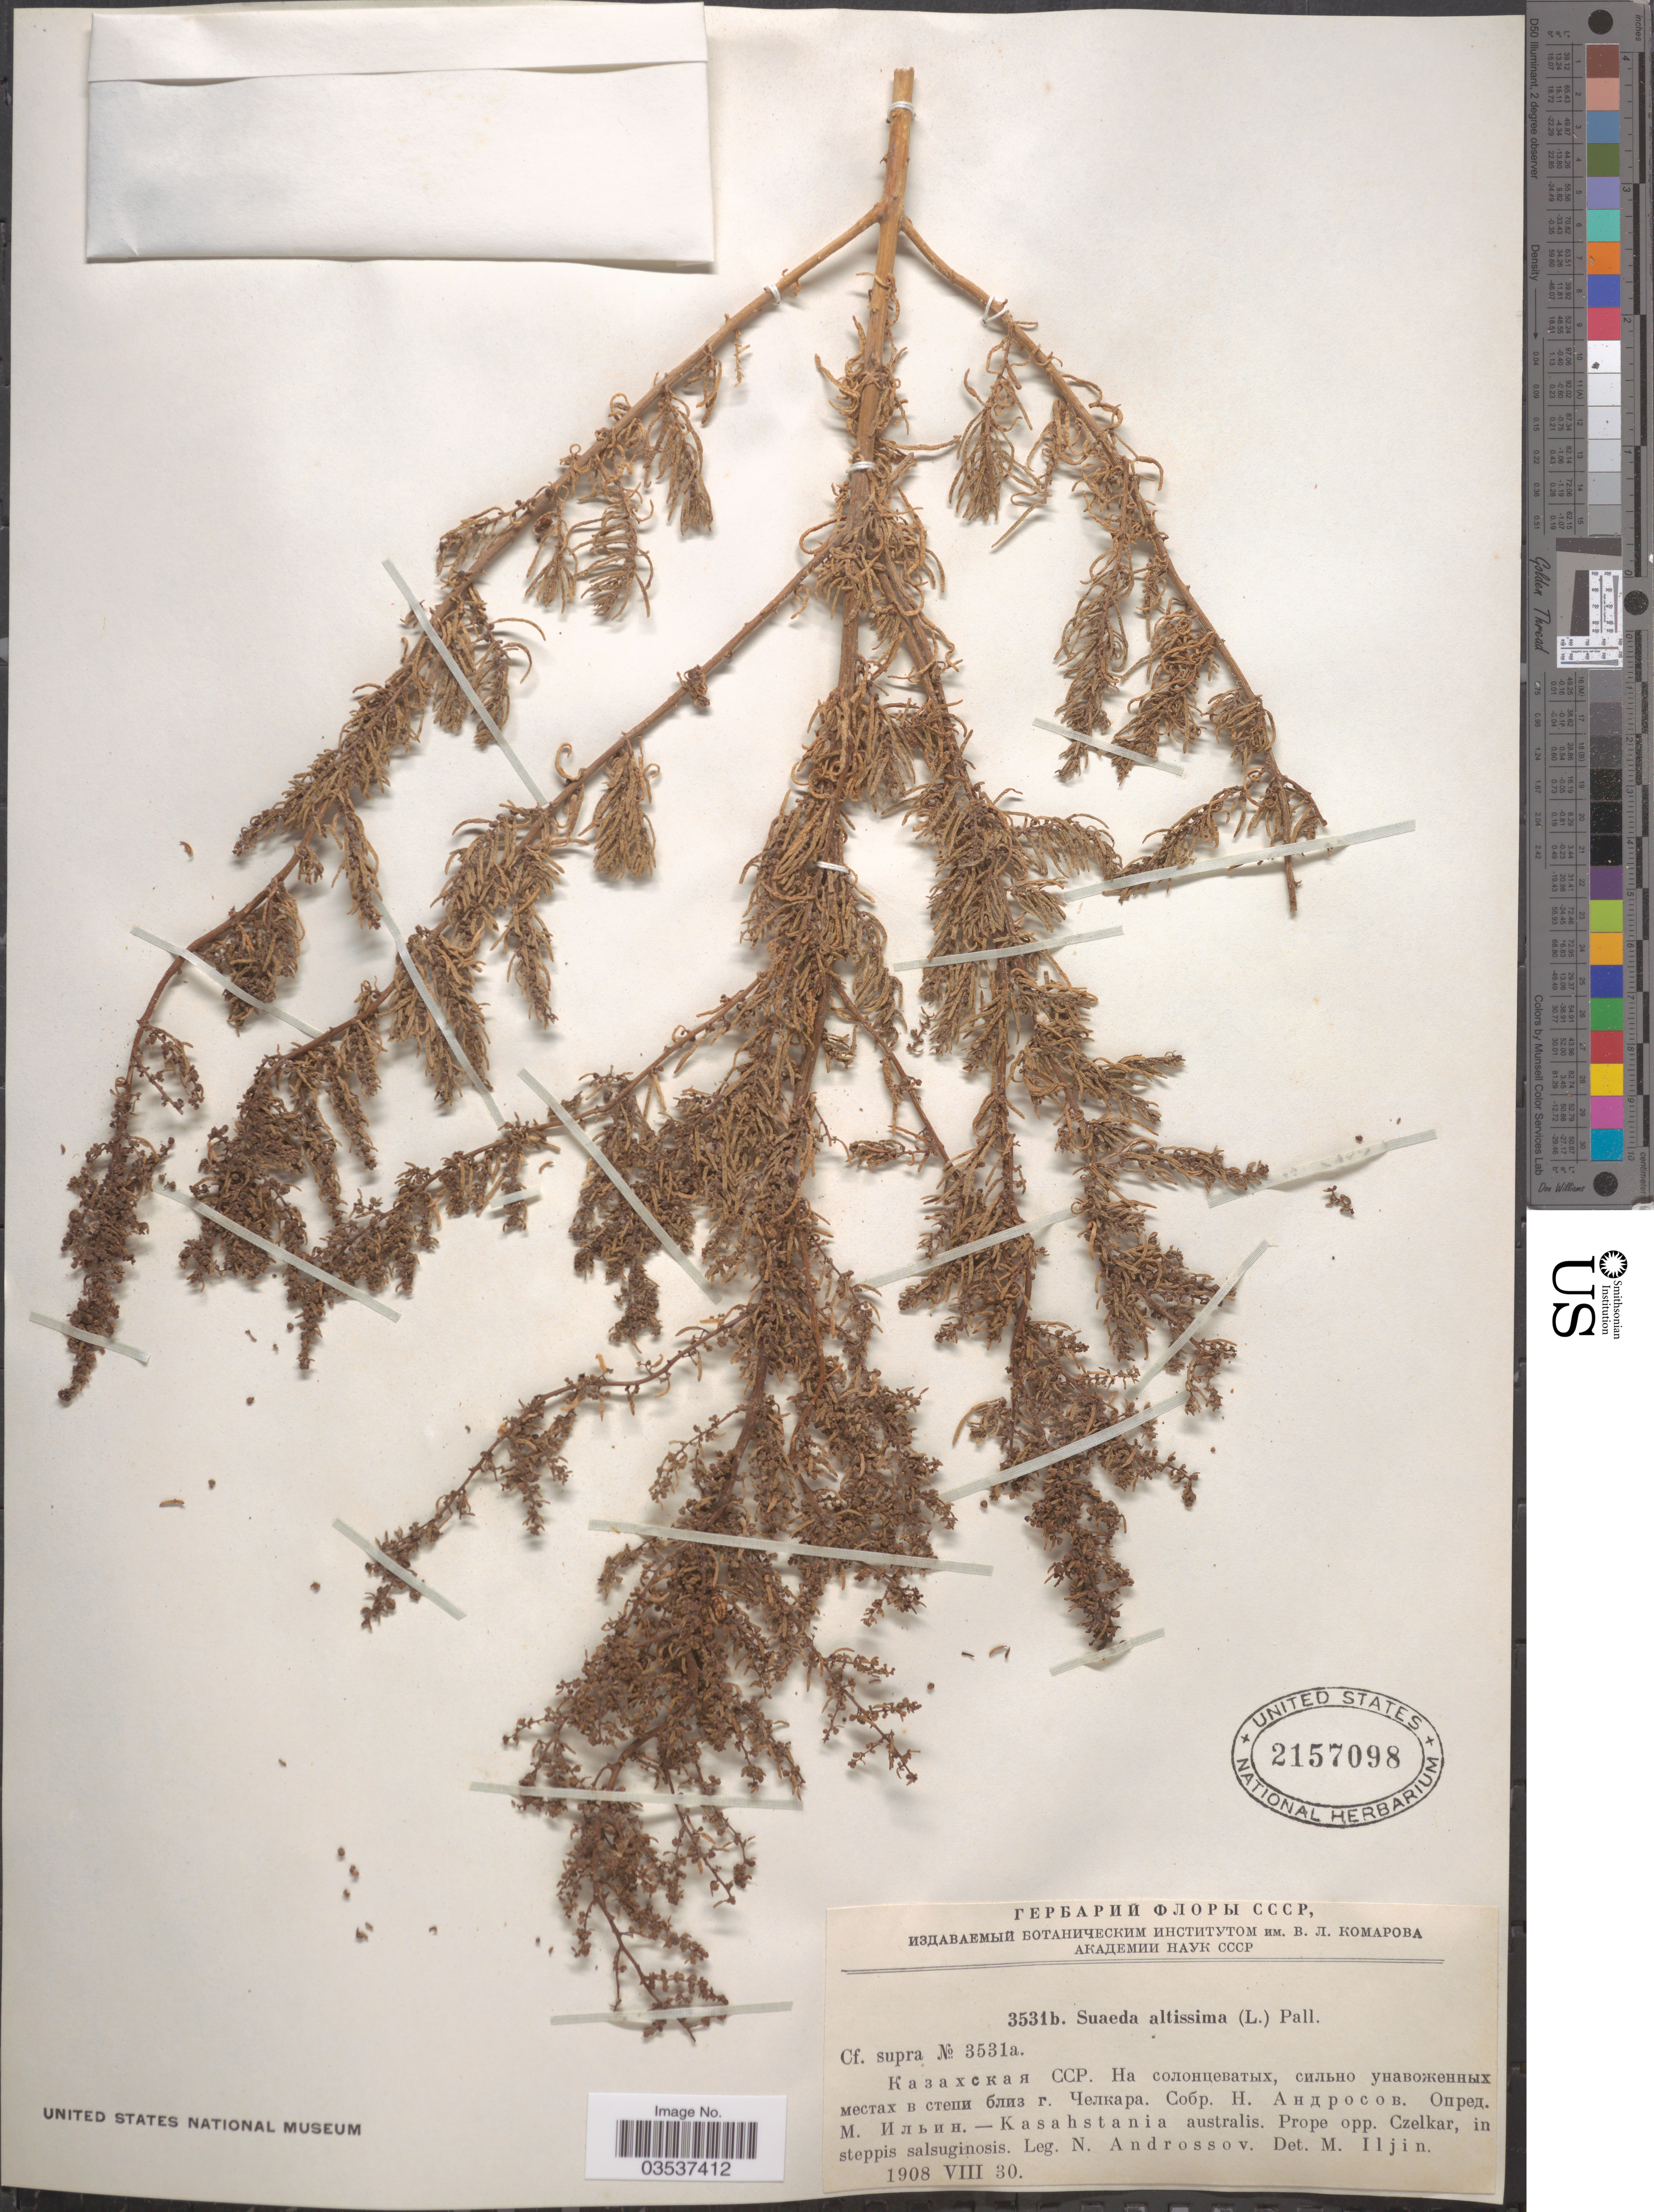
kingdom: Plantae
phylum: Tracheophyta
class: Magnoliopsida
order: Caryophyllales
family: Amaranthaceae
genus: Suaeda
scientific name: Suaeda altissima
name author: (L.) Pall.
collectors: N. Androssov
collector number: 3531b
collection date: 1908-08-30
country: Kazakhstan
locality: Kasahstania australis. Prope opp. Czelkar.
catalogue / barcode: US 2157098